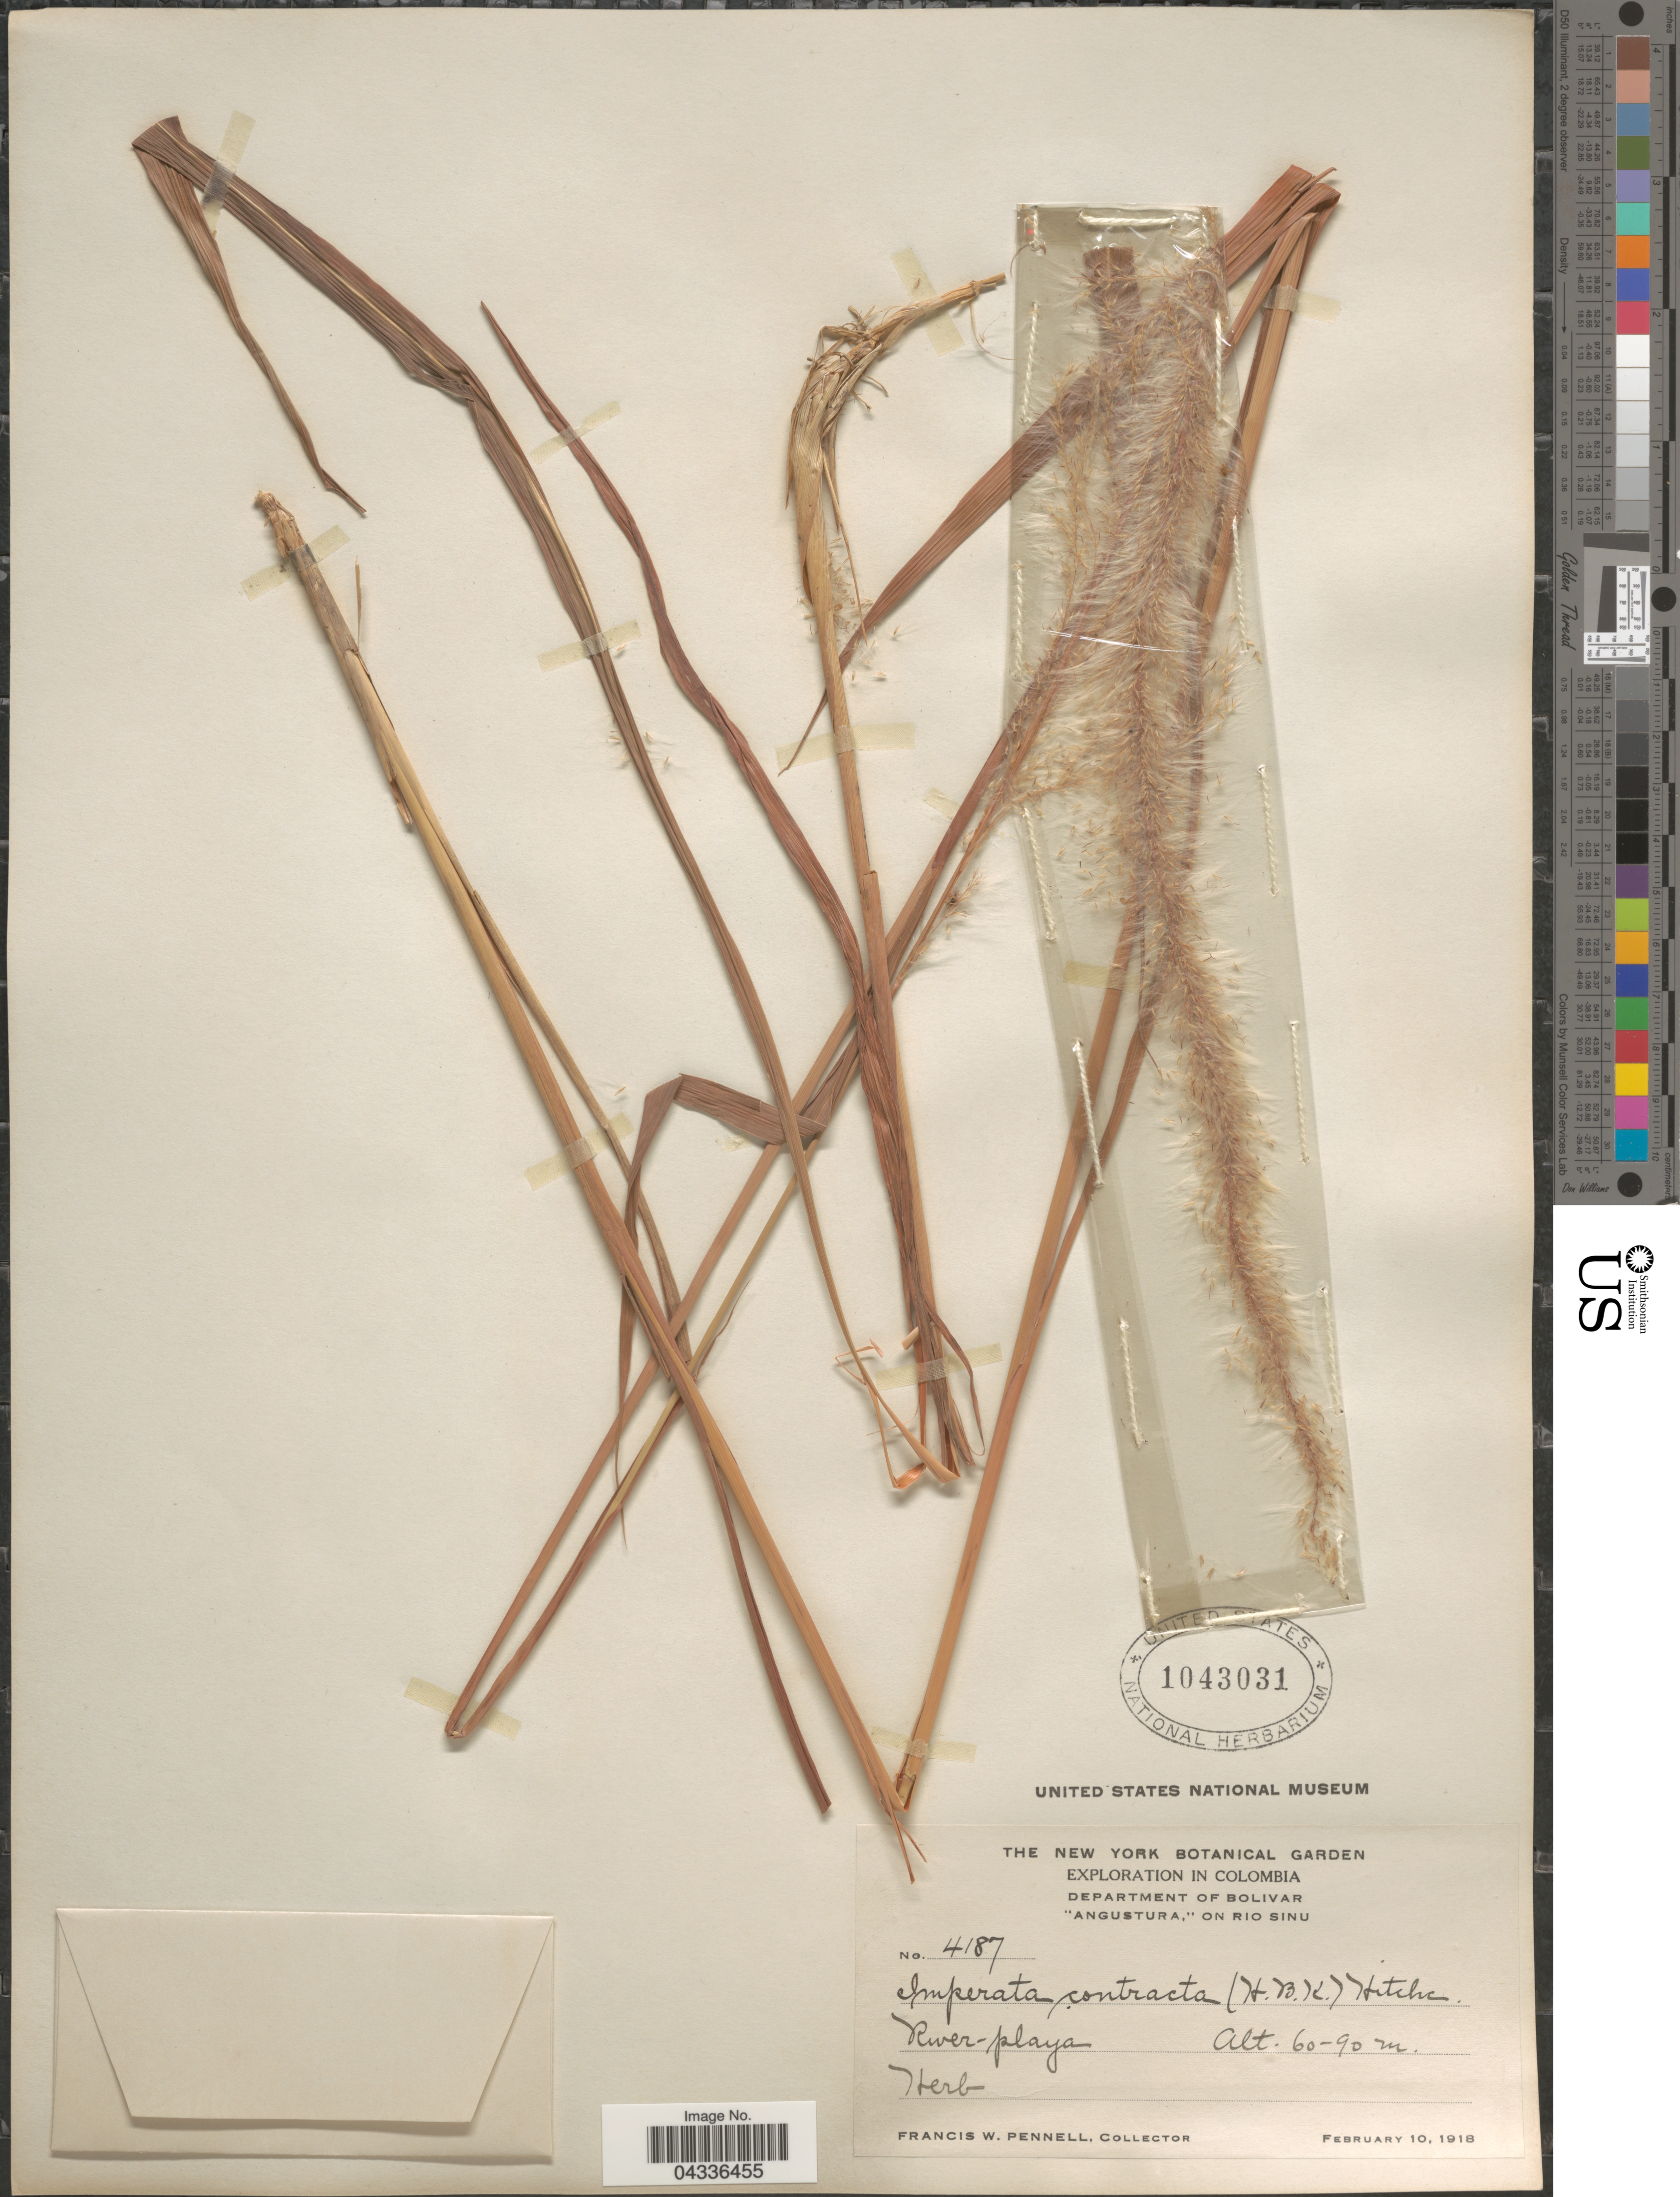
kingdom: Plantae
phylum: Tracheophyta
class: Liliopsida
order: Poales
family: Poaceae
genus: Imperata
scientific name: Imperata contracta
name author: (Kunth) Hitchc.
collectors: F. W. Pennell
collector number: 4187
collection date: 1918-02-10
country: Colombia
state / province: Bolívar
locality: Exploration in Colombia. Department of Bolivar. "Angustura," on Rio Sinu. River-playa.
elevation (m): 60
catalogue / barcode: US 1043031